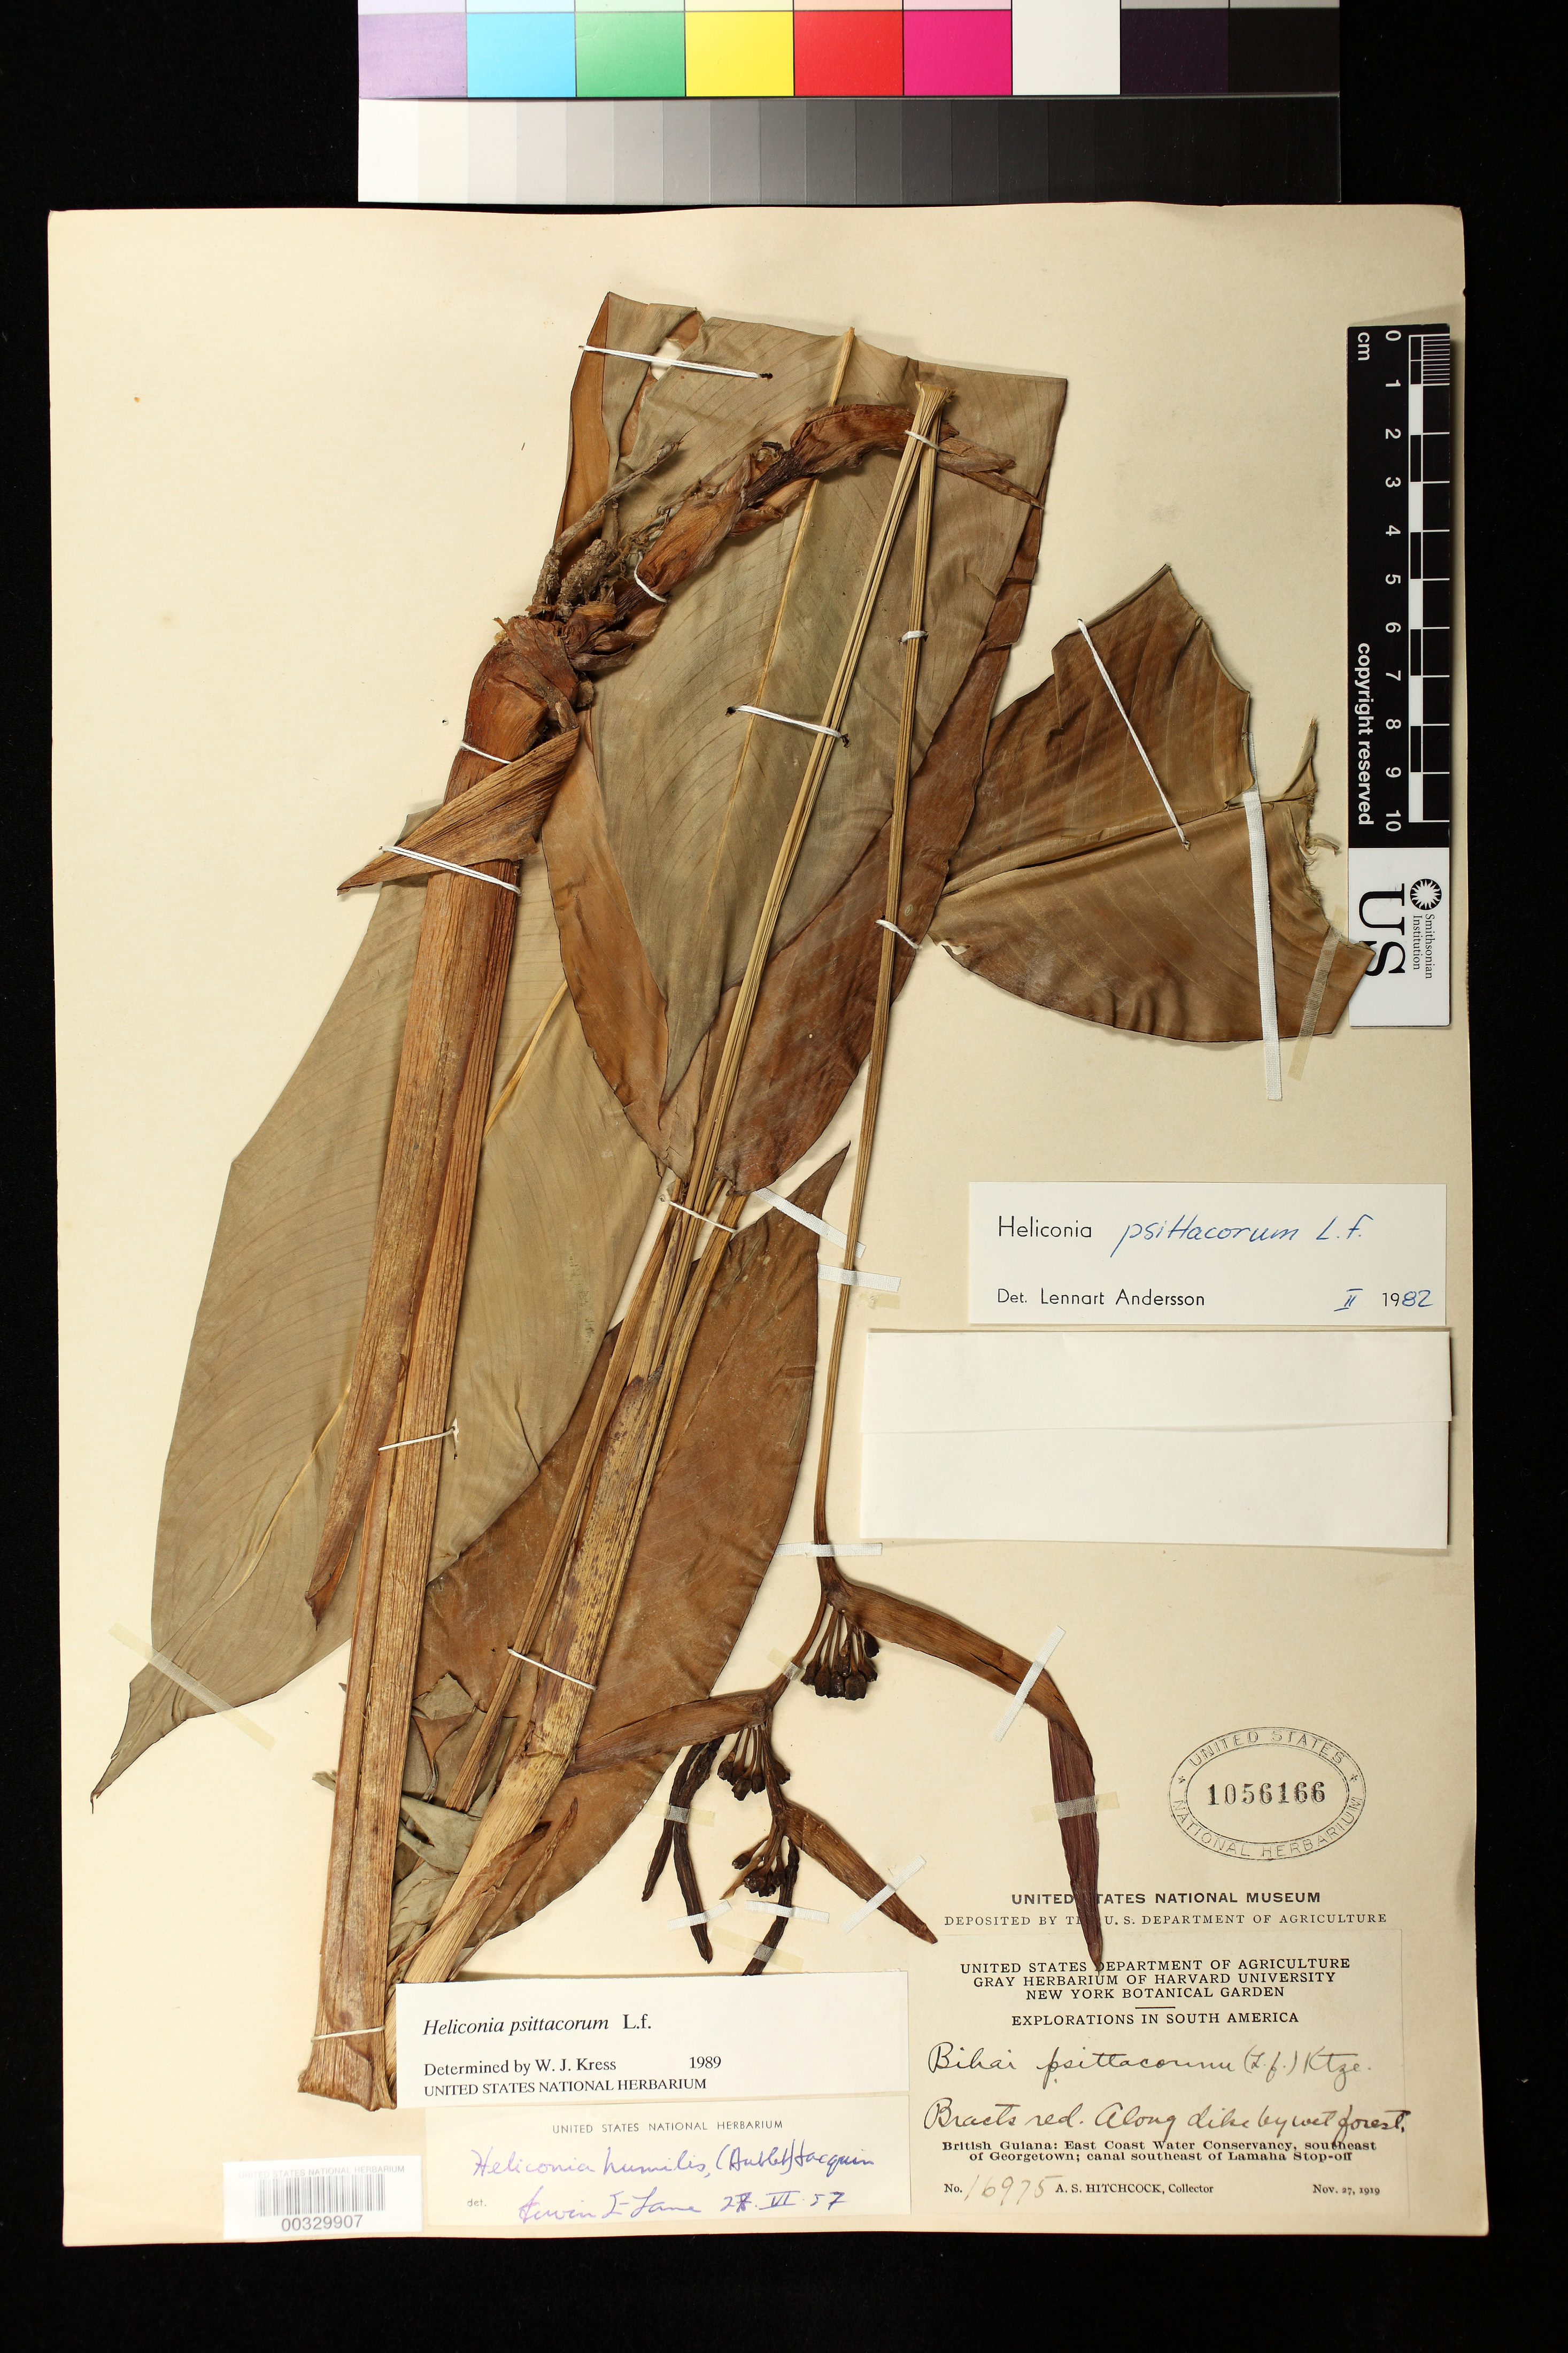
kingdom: Plantae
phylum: Tracheophyta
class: Liliopsida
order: Zingiberales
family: Heliconiaceae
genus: Heliconia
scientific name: Heliconia psittacorum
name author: L. f.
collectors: A. S. Hitchcock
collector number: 16975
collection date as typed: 27 Nov 1919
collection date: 1919-11-27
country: Guyana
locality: East coast water conservancy, se of georgetown, canal se of lamaha stop-off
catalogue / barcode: US 1056166